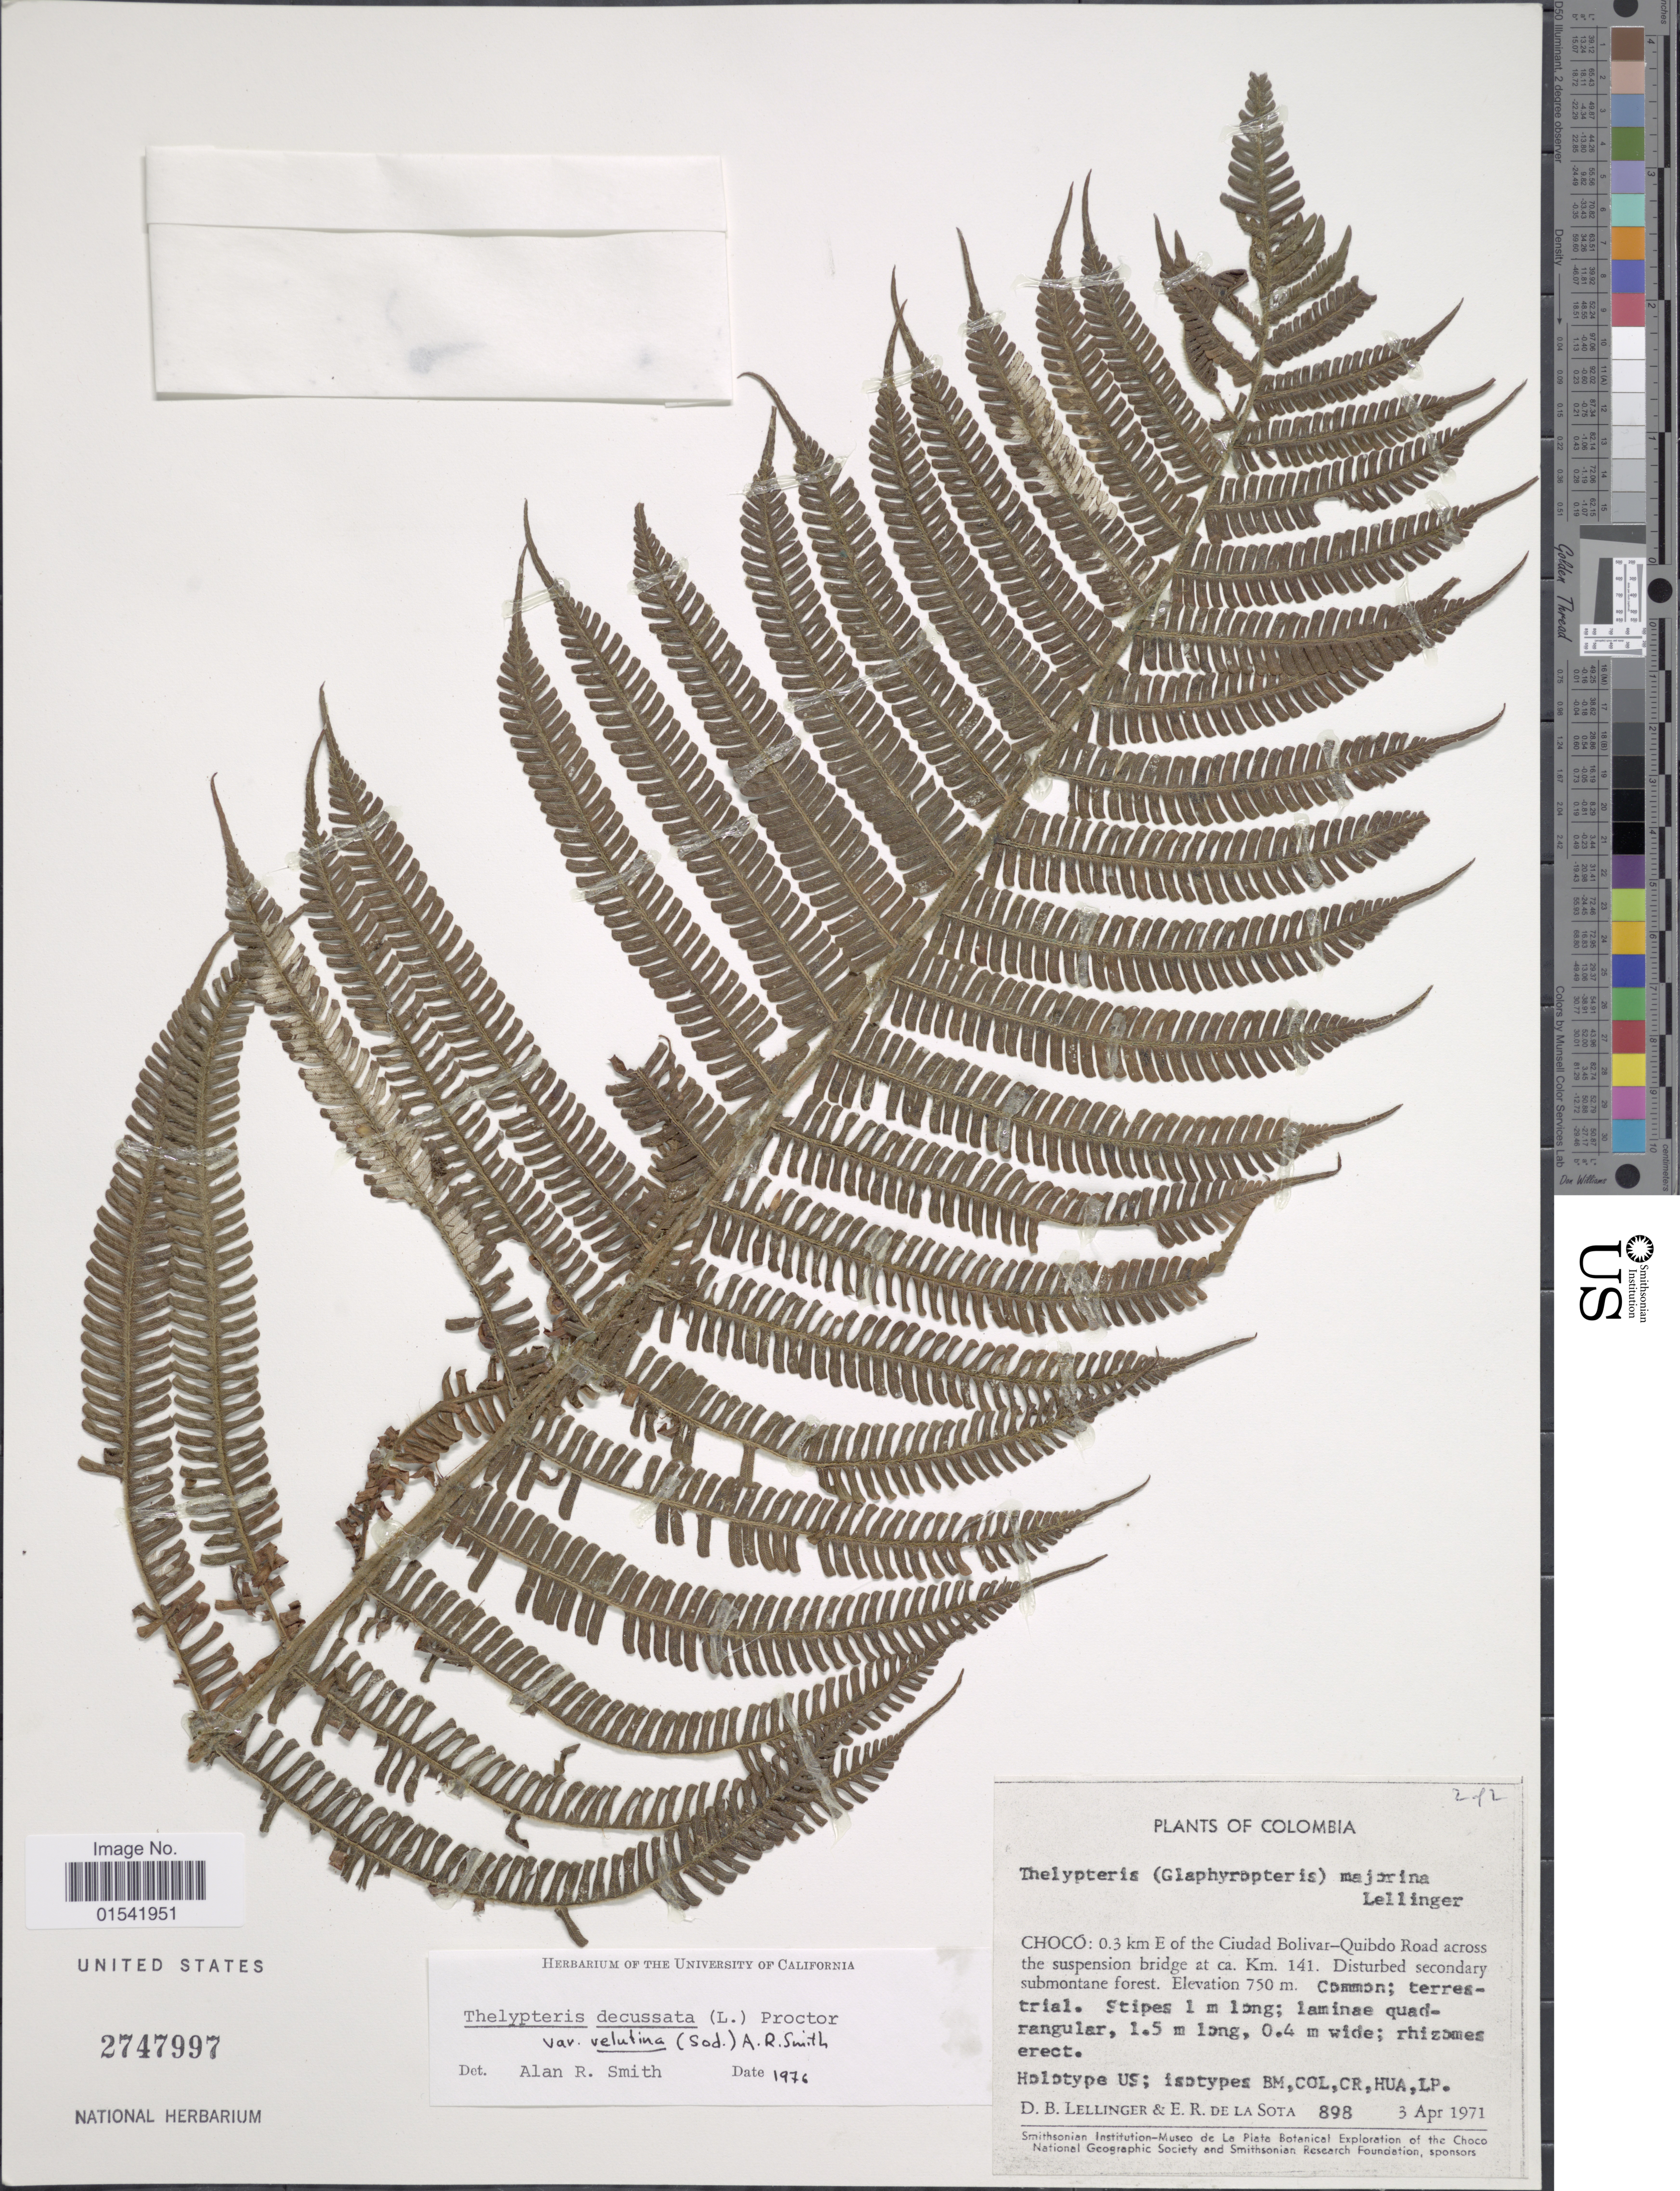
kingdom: Plantae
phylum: Tracheophyta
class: Polypodiopsida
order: Polypodiales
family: Thelypteridaceae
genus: Steiropteris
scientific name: Steiropteris decussata var. velutina comb. nov., ined. 2015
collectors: D. B. Lellinger & E. R. de la Sota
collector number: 898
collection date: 1971-04-03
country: Colombia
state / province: Chocó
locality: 0.3 km E of the Ciudad Bolivar-Quibdo Road across the suspension bridge at ca. Km. 141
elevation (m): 750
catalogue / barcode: US 2747997